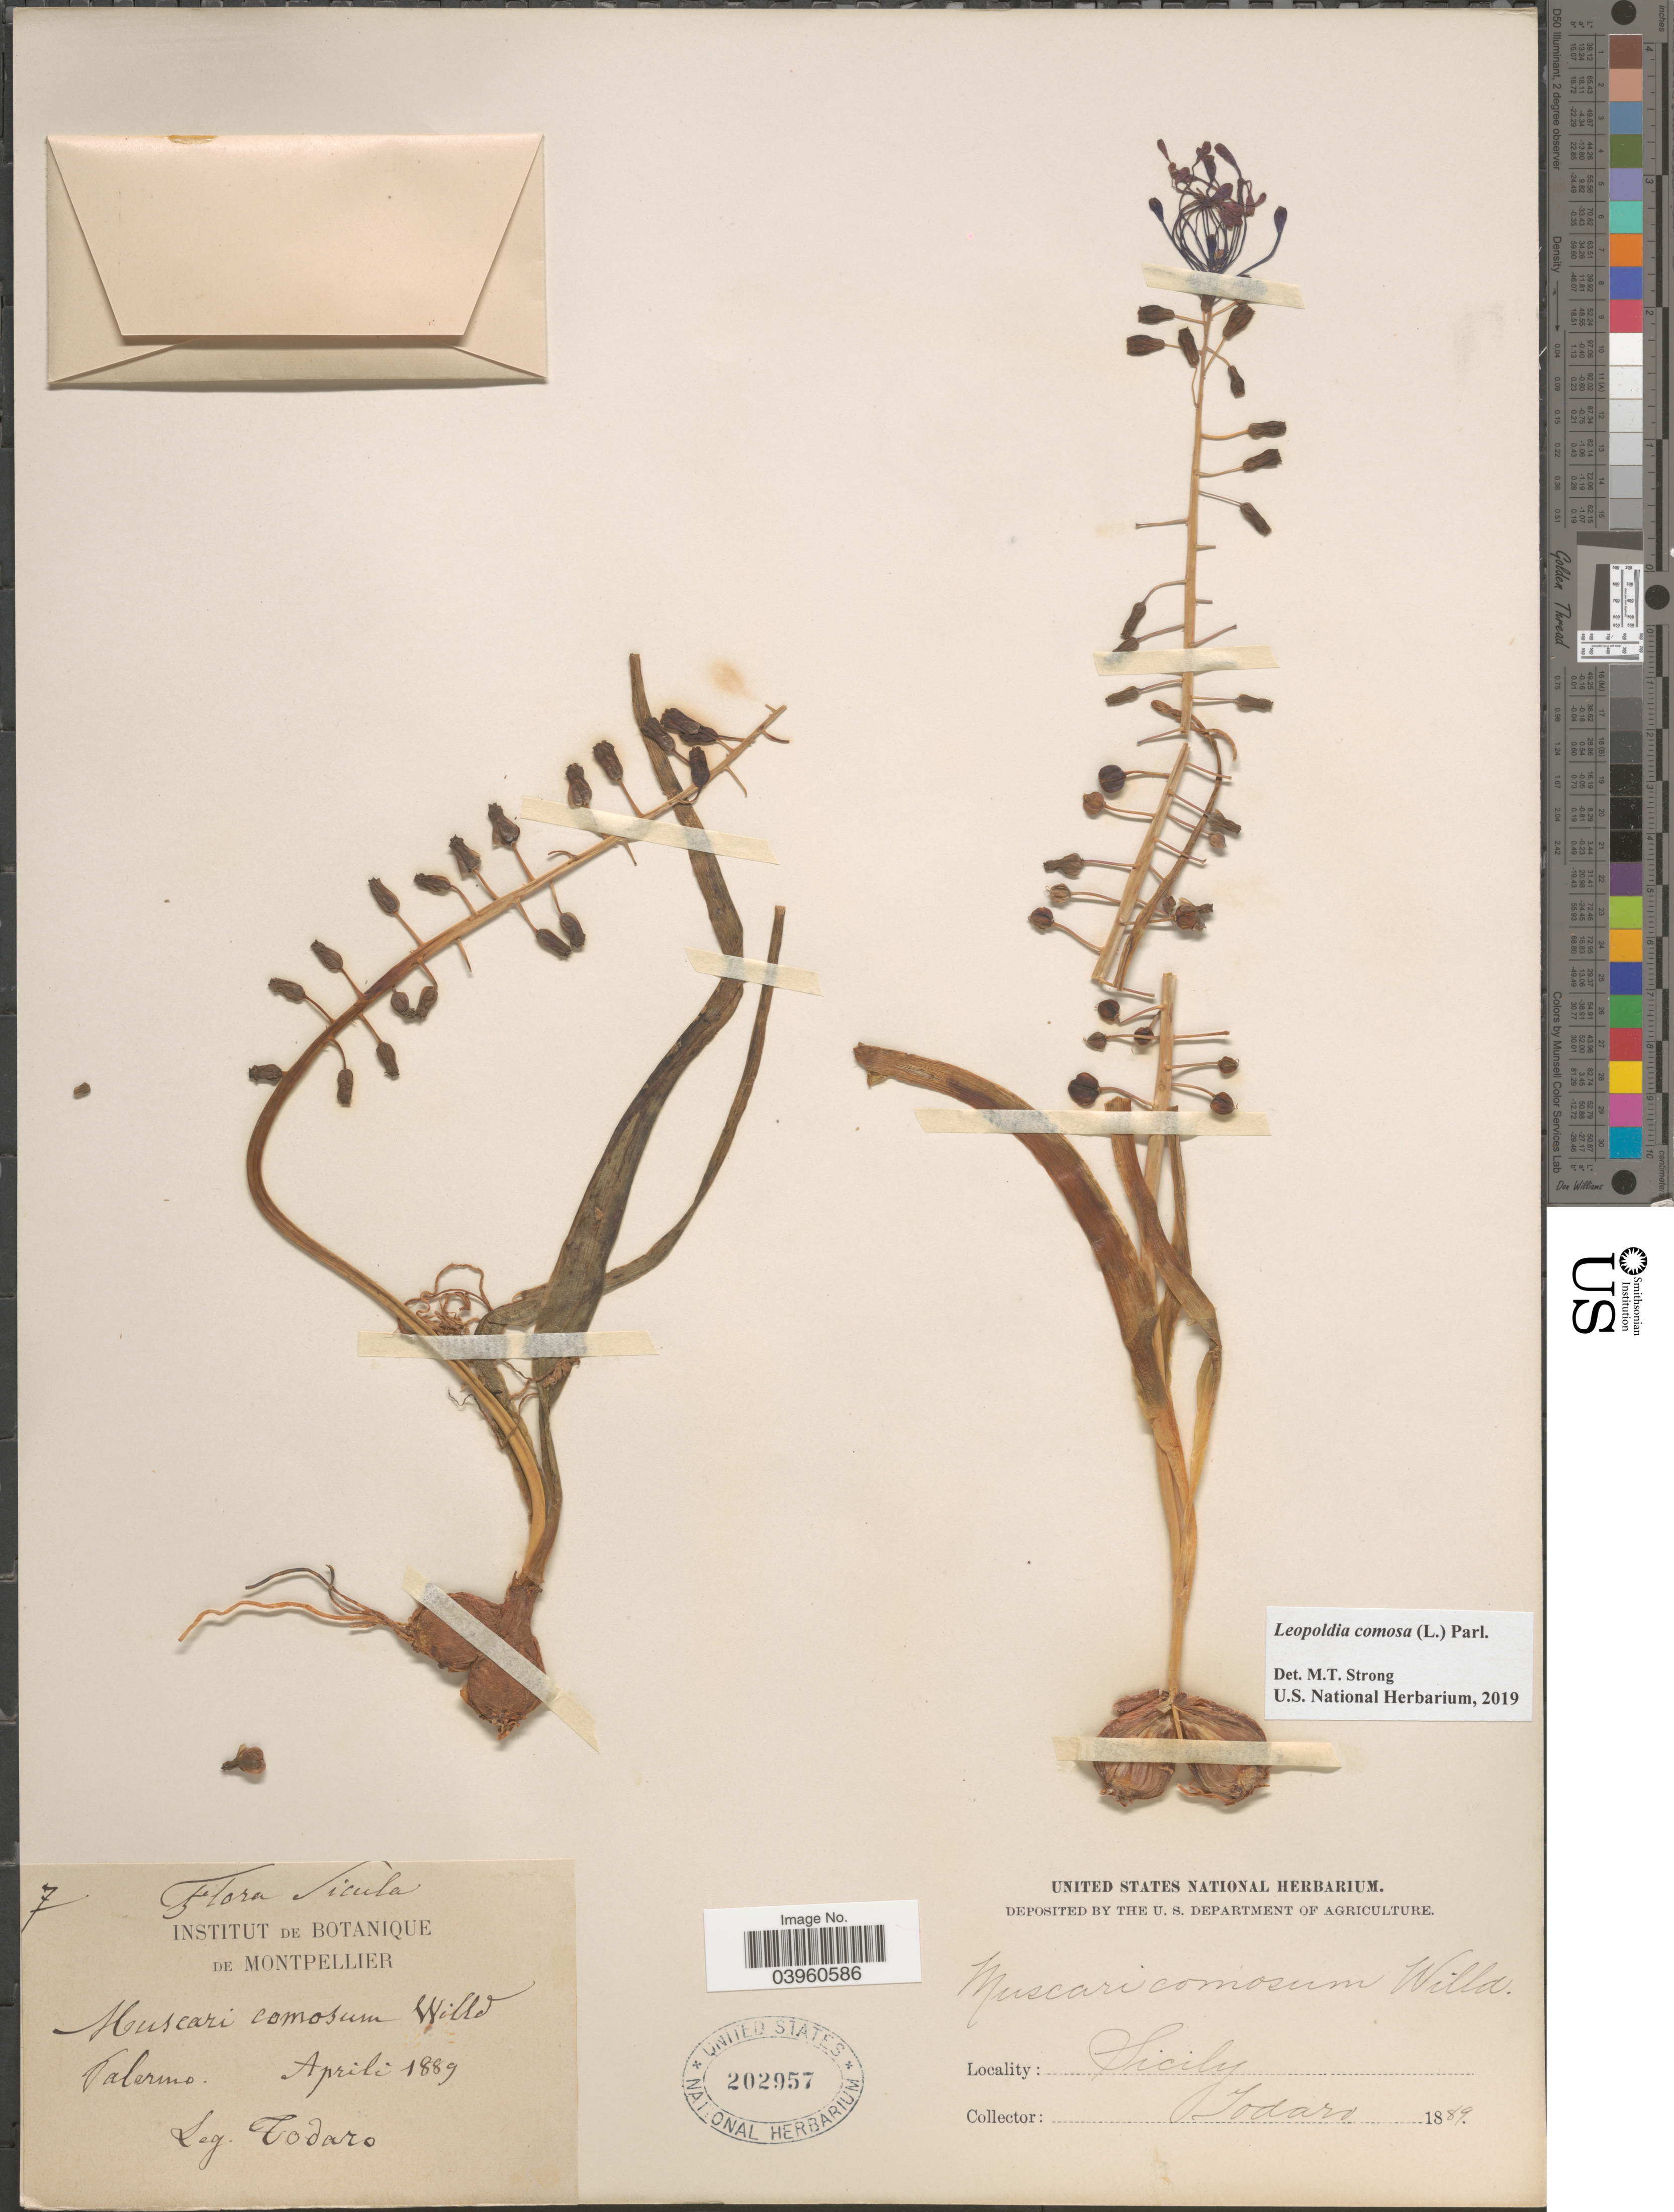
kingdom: Plantae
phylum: Tracheophyta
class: Liliopsida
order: Asparagales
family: Asparagaceae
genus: Leopoldia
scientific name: Leopoldia comosa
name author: (L.) Parl.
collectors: Todaro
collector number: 7*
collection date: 1889-04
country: Italy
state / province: Siciliana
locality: Sicula. Palermo. Sicily.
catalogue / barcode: US 202957